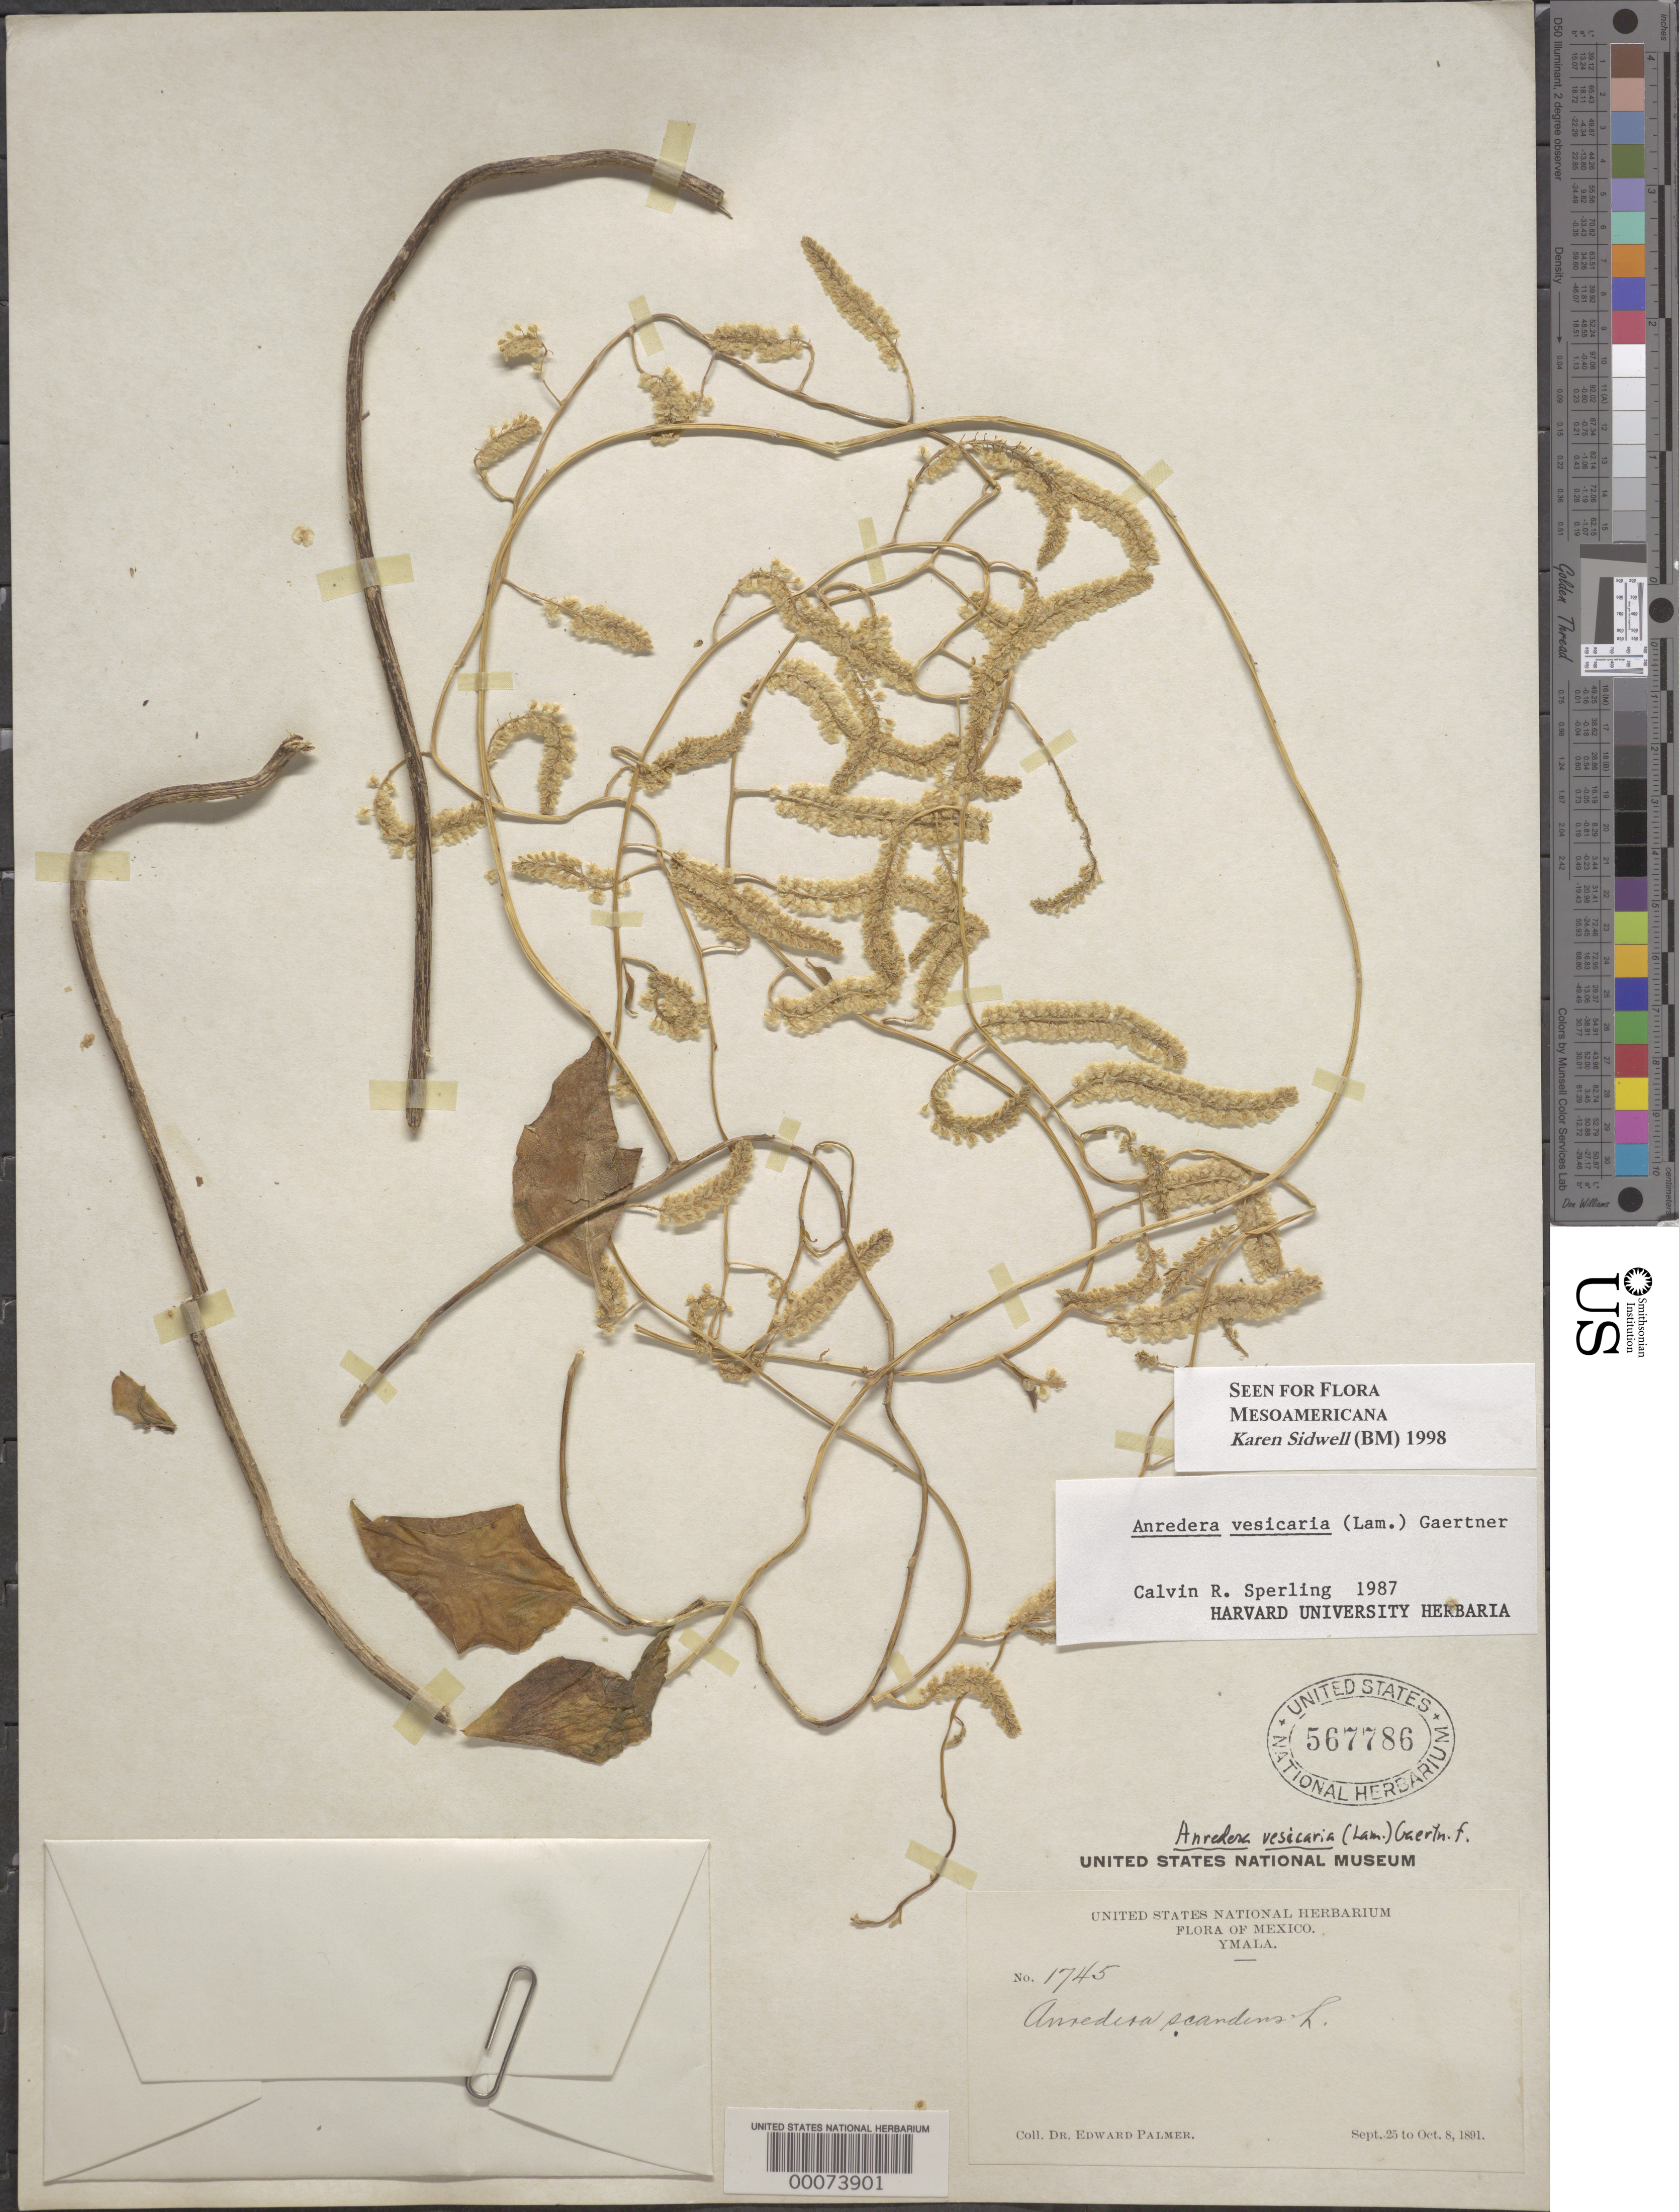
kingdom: Plantae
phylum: Tracheophyta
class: Magnoliopsida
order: Caryophyllales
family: Basellaceae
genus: Anredera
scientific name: Anredera vesicaria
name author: (Lam.) C.F. Gaertn.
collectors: E. Palmer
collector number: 1745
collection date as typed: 25 Sep 1891 to 08 Oct 1891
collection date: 1891-09-25/1891-10-08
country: Mexico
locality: Ymala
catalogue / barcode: US 567786